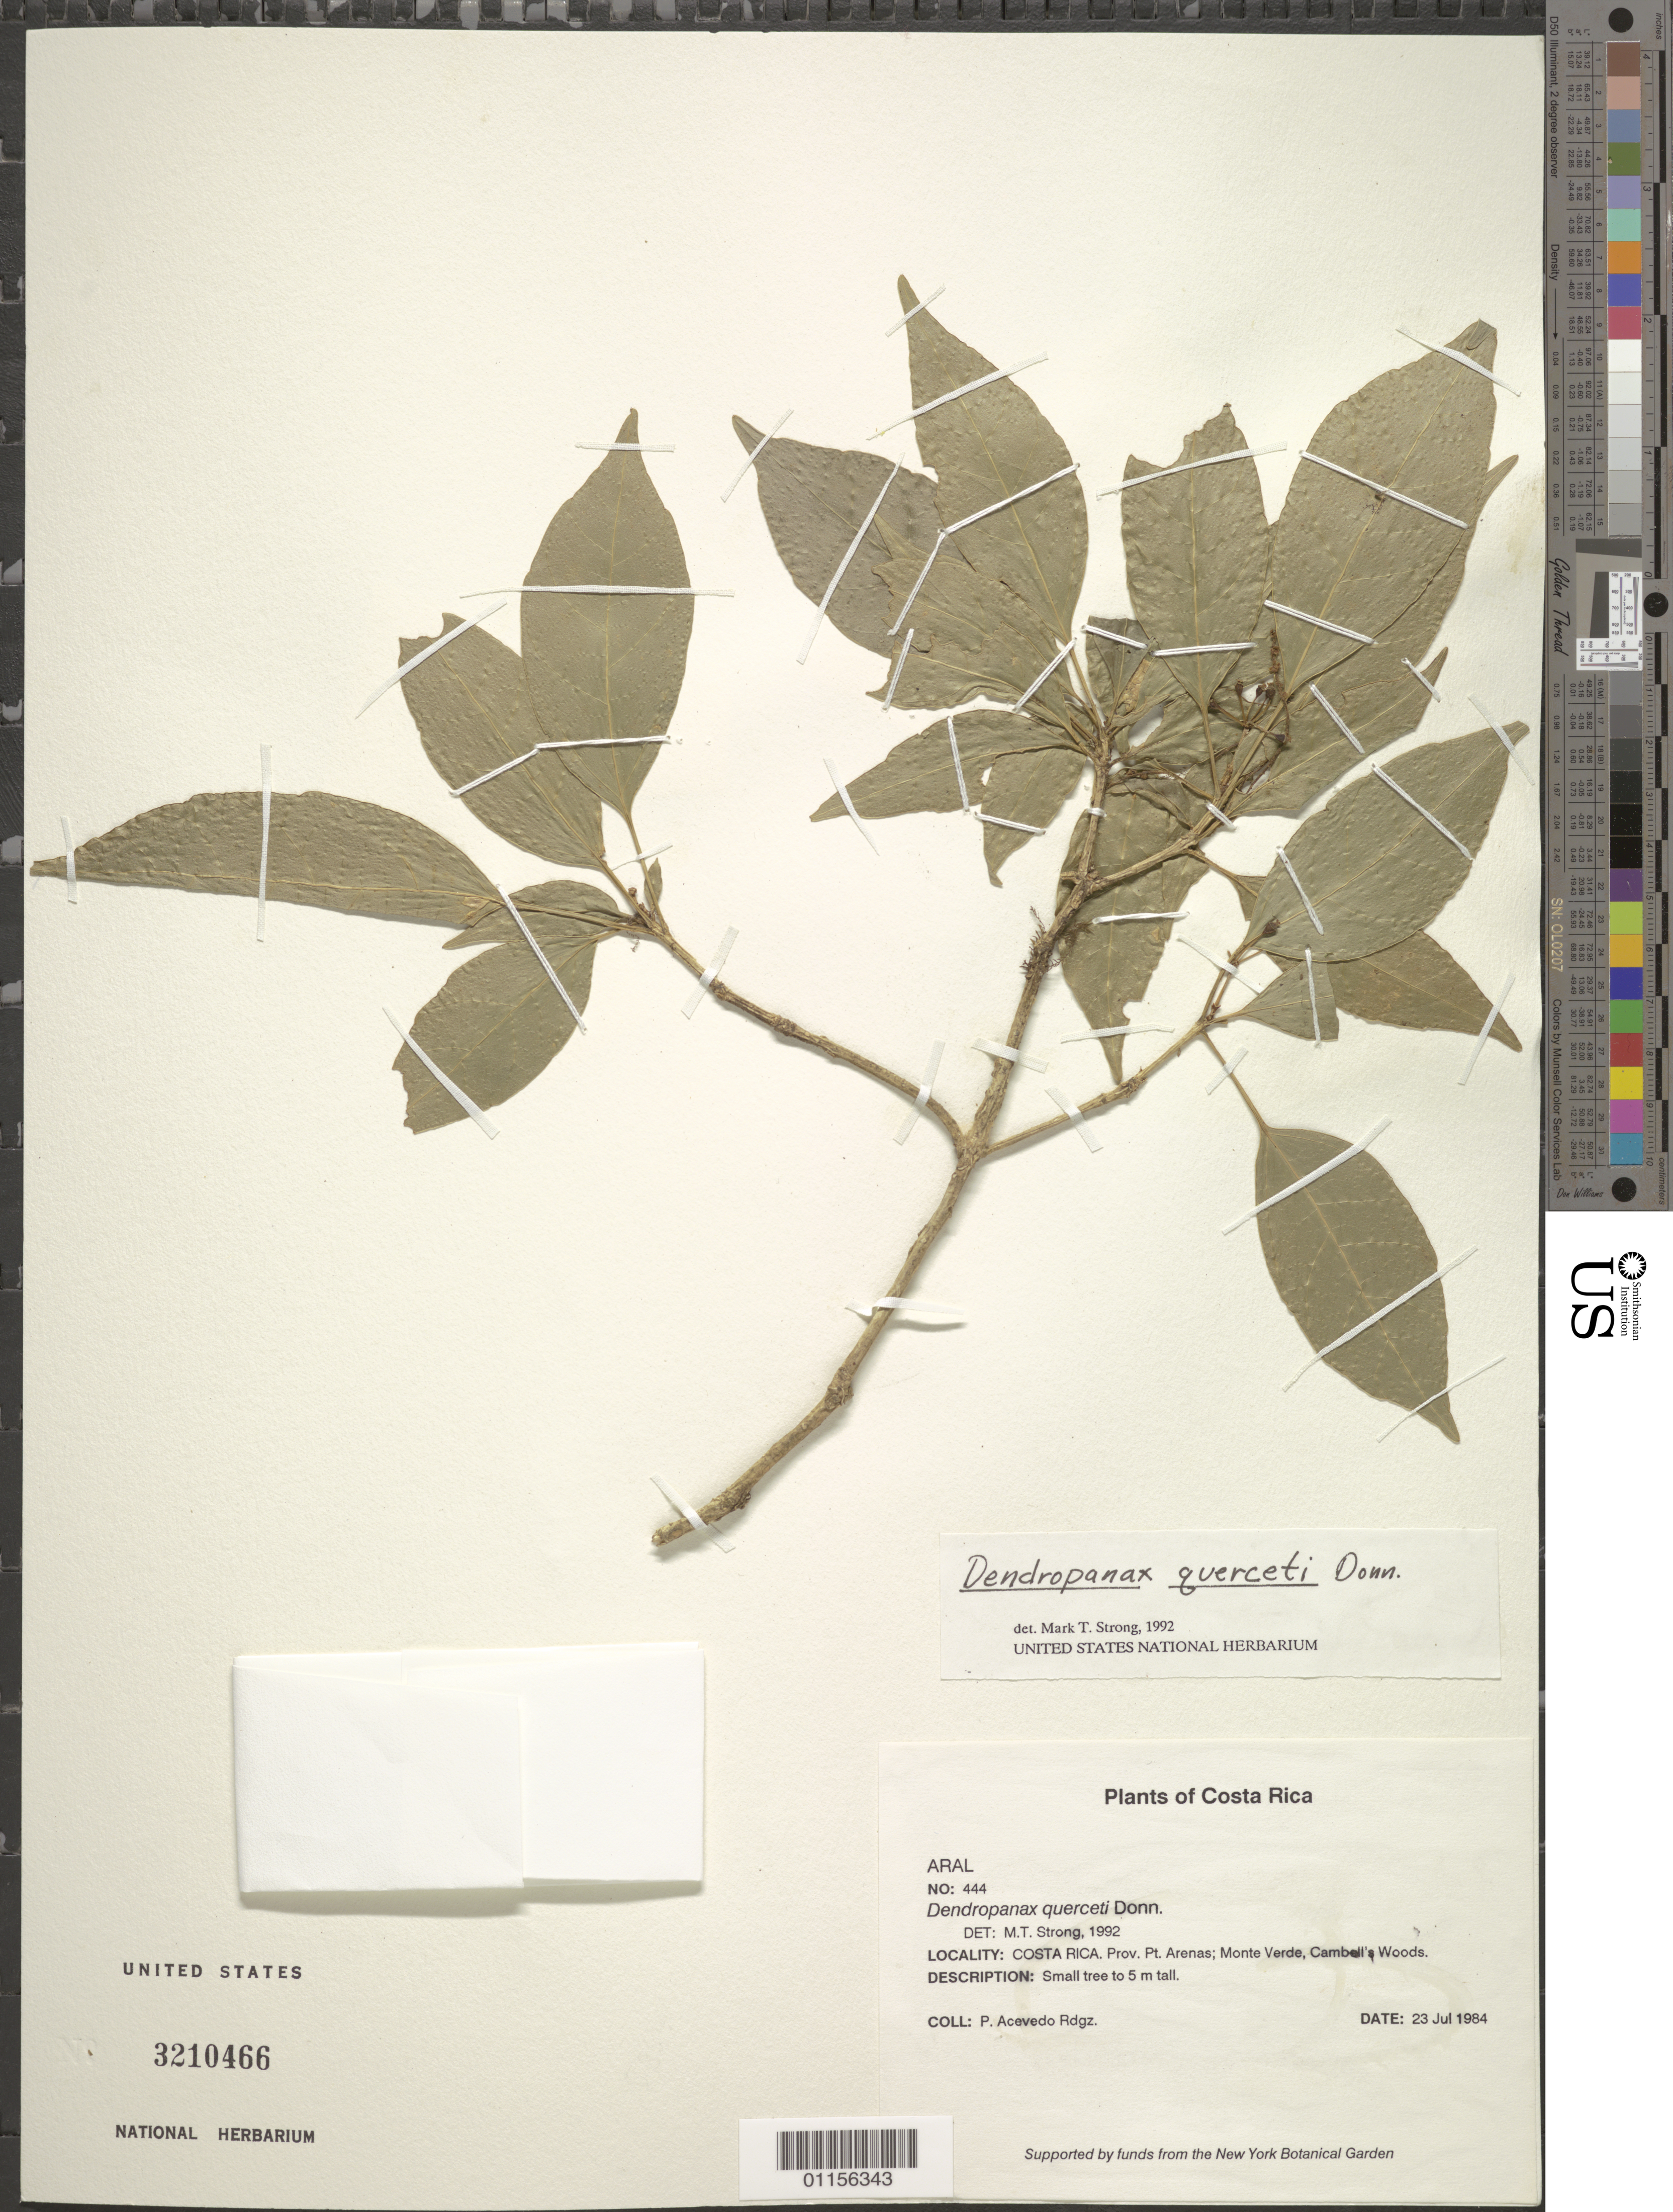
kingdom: Plantae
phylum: Tracheophyta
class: Magnoliopsida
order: Apiales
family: Araliaceae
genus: Dendropanax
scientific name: Dendropanax querceti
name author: Donn. Sm.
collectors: P. Acevedo-Rodr.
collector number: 444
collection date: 1984-07-23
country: Costa Rica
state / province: Puntarenas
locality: Monte Verde, Cambell's Woods.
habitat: Small tree.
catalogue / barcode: US 3210466